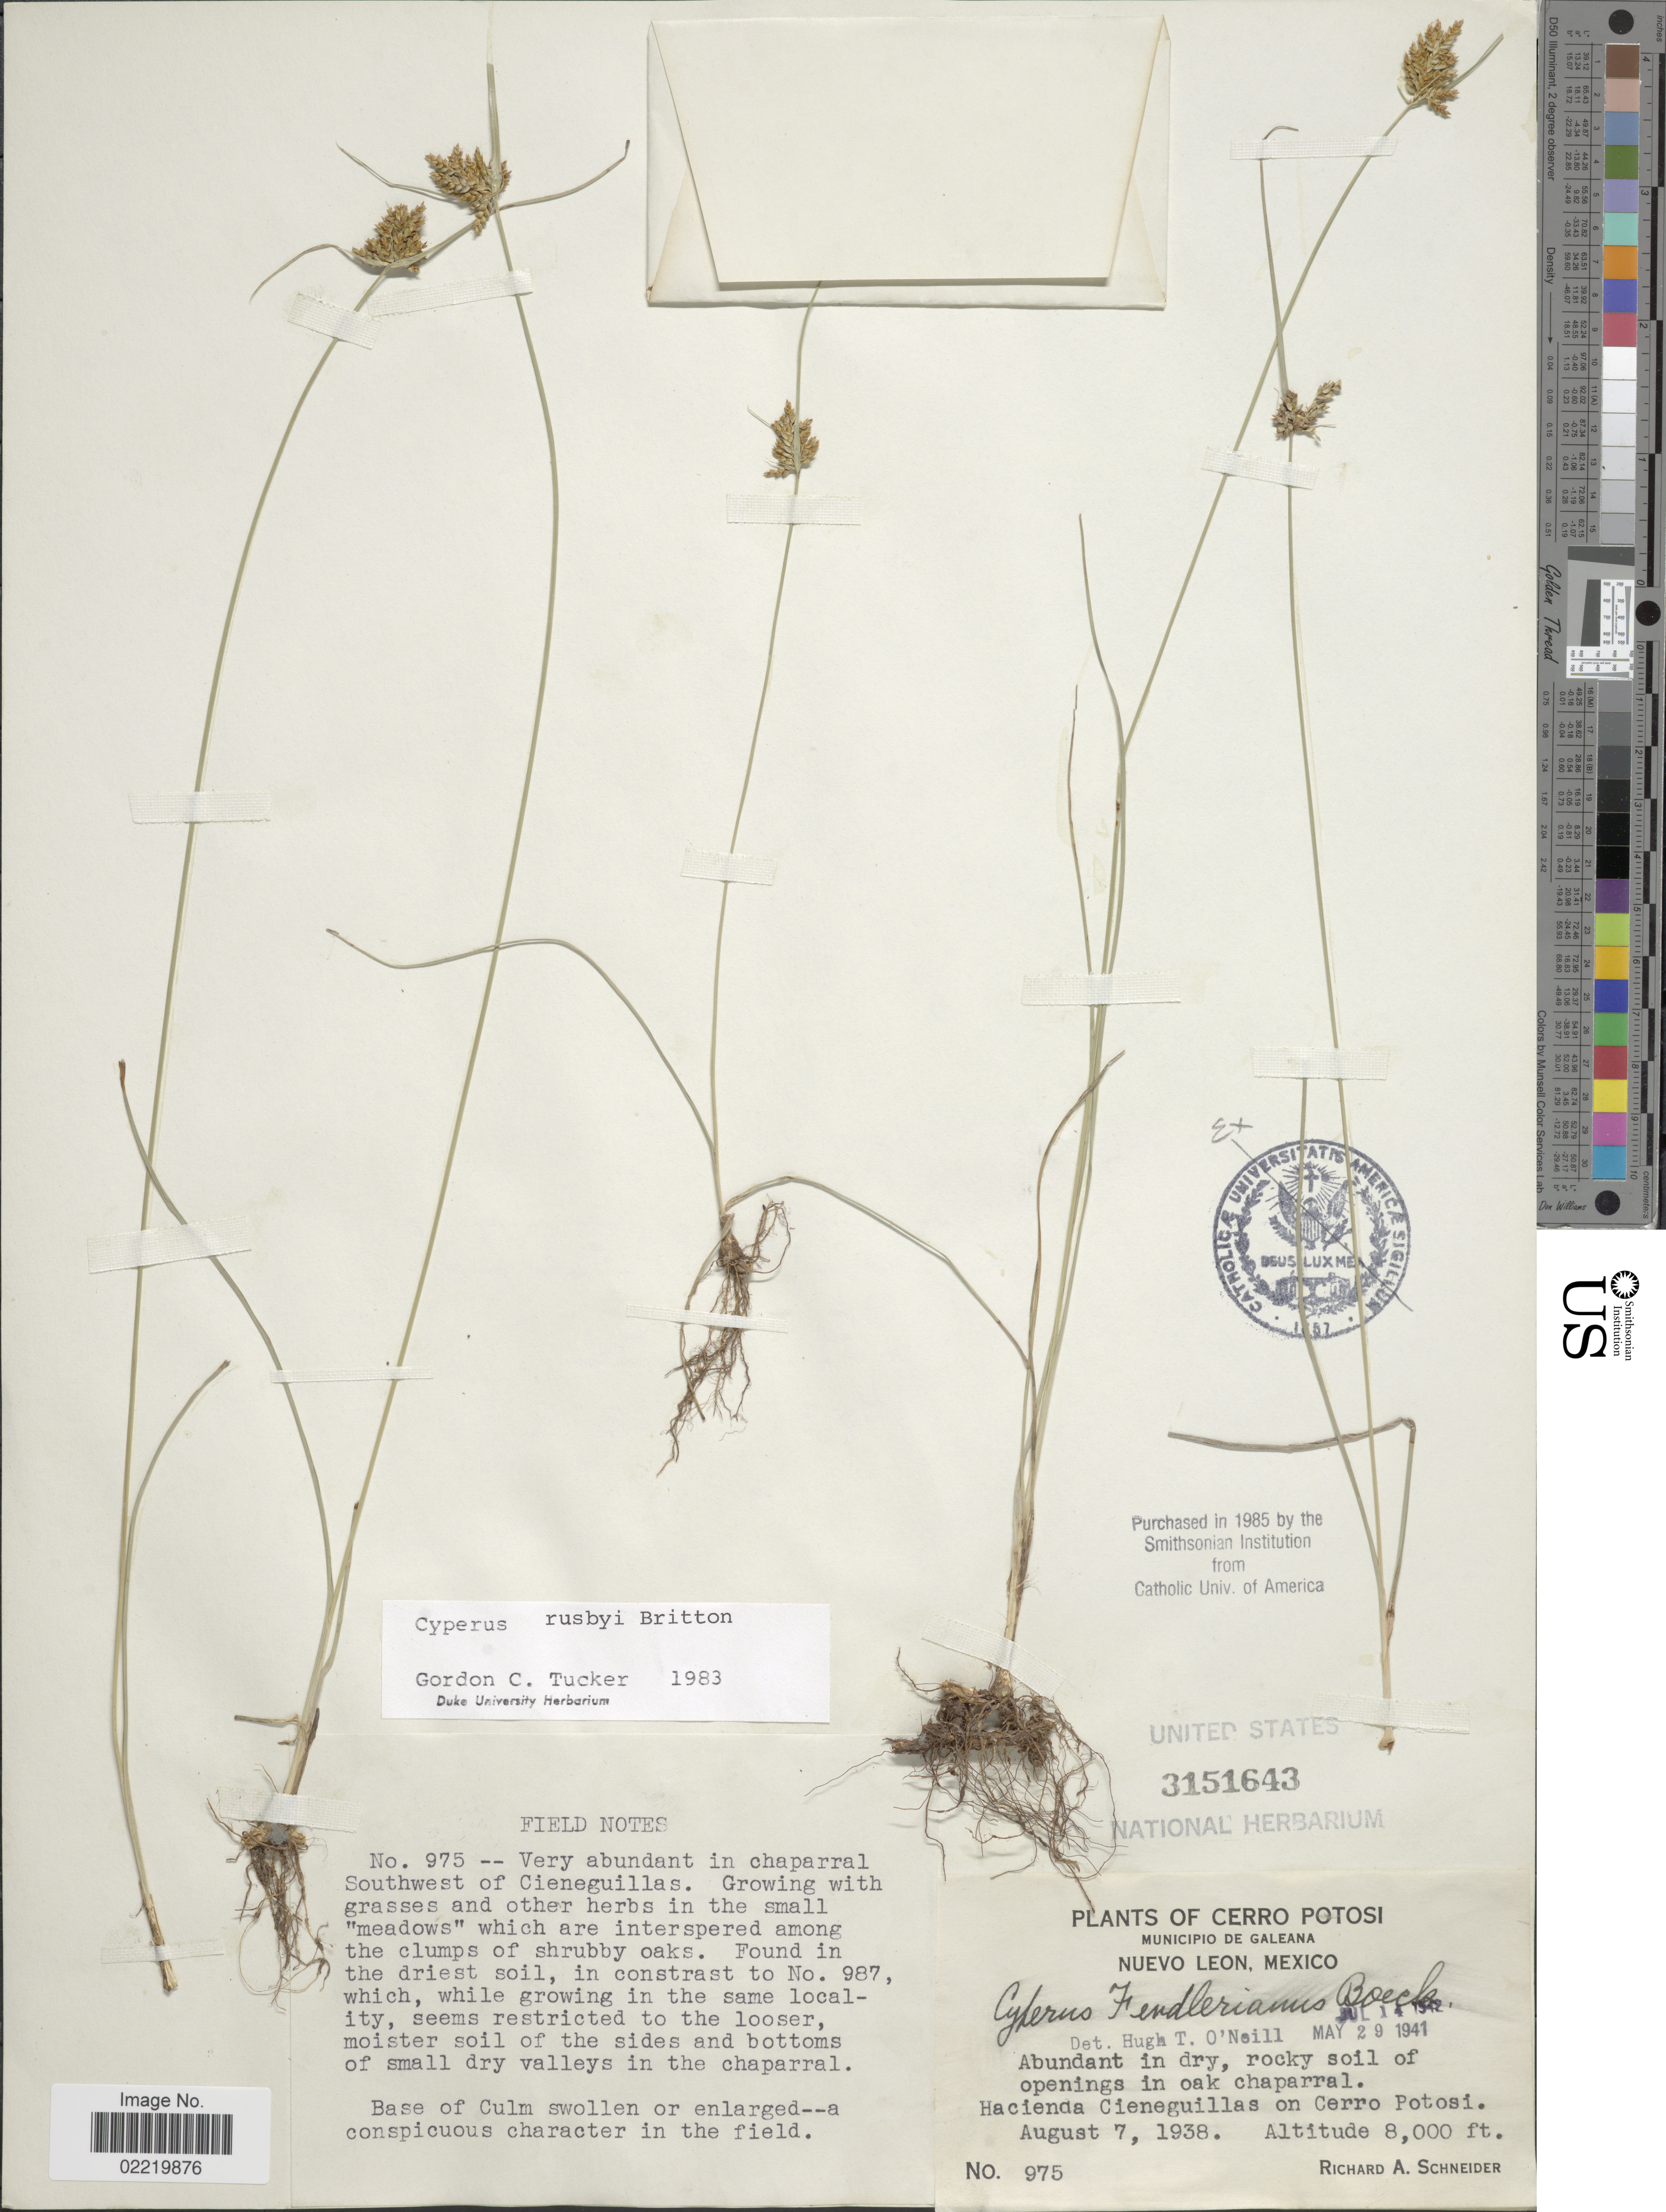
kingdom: Plantae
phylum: Tracheophyta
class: Liliopsida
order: Poales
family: Cyperaceae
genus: Cyperus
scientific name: Cyperus sphaerolepis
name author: Boeckeler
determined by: Strong, Mark T., (BOT), Smithsonian Institution - National Museum of Natural History (UNITED STATES)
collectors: R. A. Schneider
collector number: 975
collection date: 1938-08-07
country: Mexico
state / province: Nuevo León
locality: Abundant in dry, rocky soil of openings in oak chaparral, Hacienda Cieneguillas on Cerro Potosi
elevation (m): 2438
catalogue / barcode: US 3151643